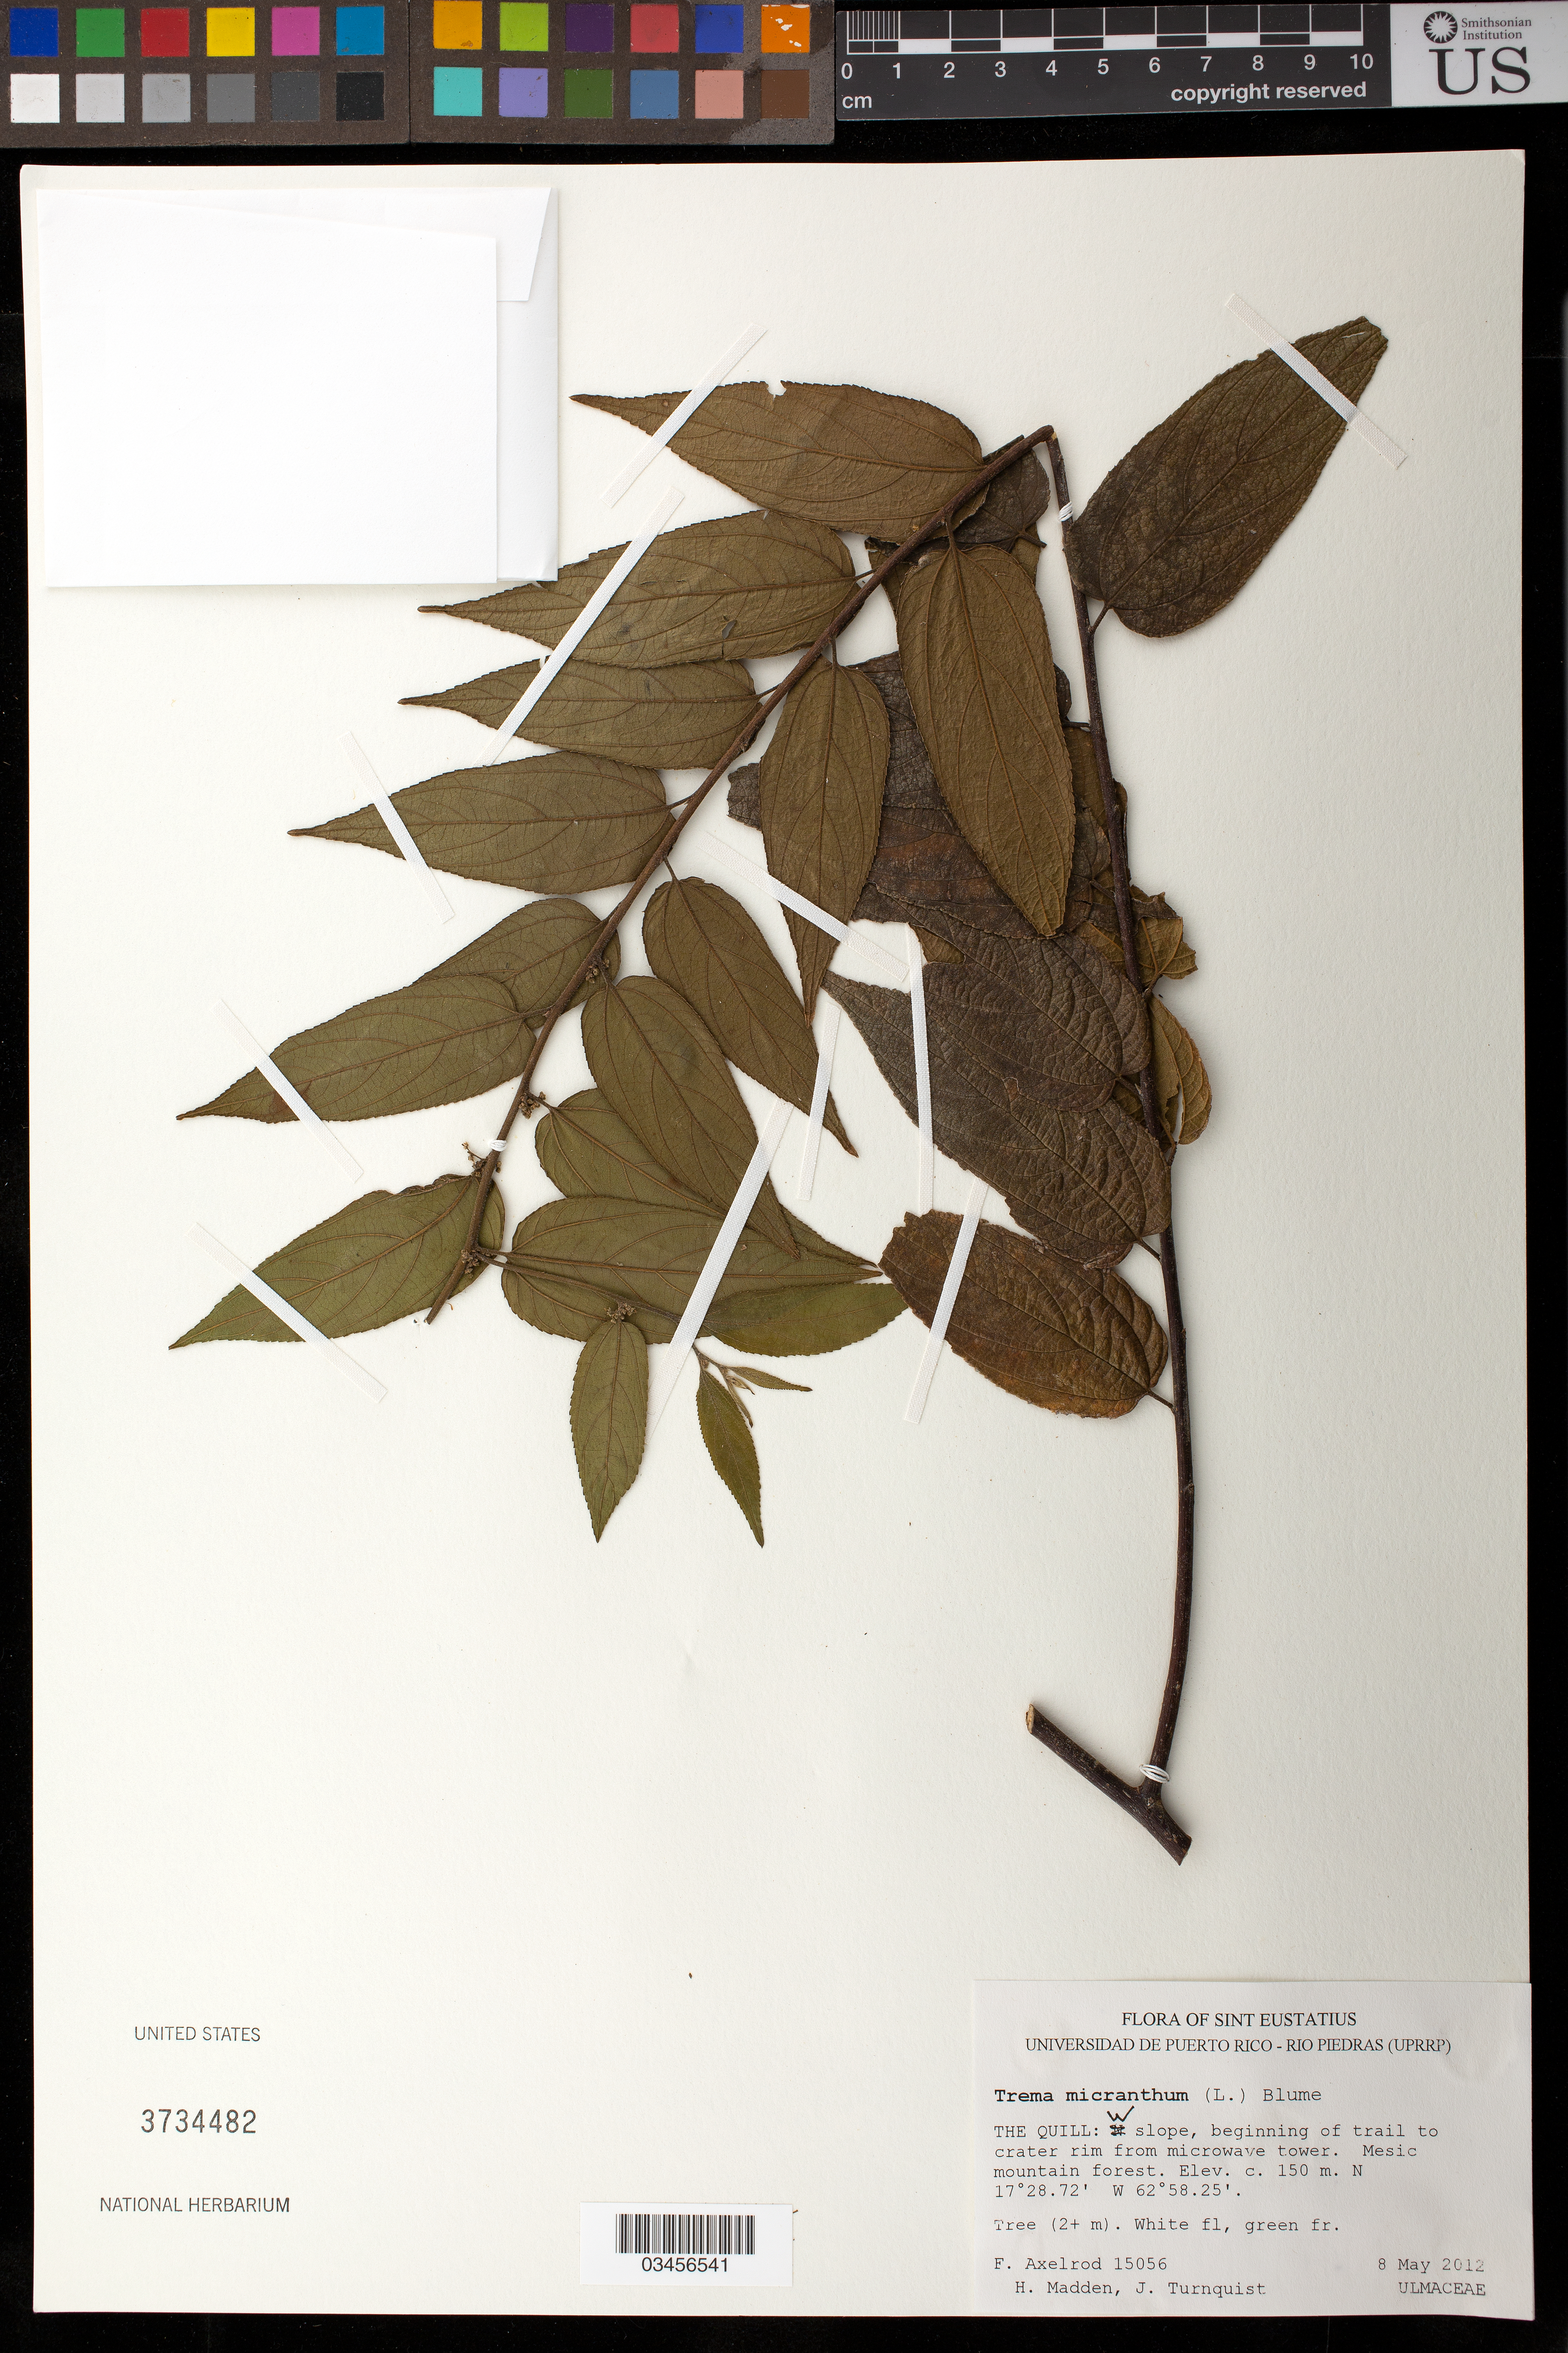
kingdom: Plantae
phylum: Tracheophyta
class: Magnoliopsida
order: Rosales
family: Cannabaceae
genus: Trema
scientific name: Trema micranthum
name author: (L.) Blume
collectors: F. S. Axelrod, H. Madden & J. Turnquist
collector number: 15056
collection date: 2012-05-08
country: Netherlands Antilles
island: Sint Eustatius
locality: The Quill: W slope, beginning of trail to crater rim from microwave tower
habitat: Mesic mountain forest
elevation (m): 150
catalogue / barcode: US 3734482